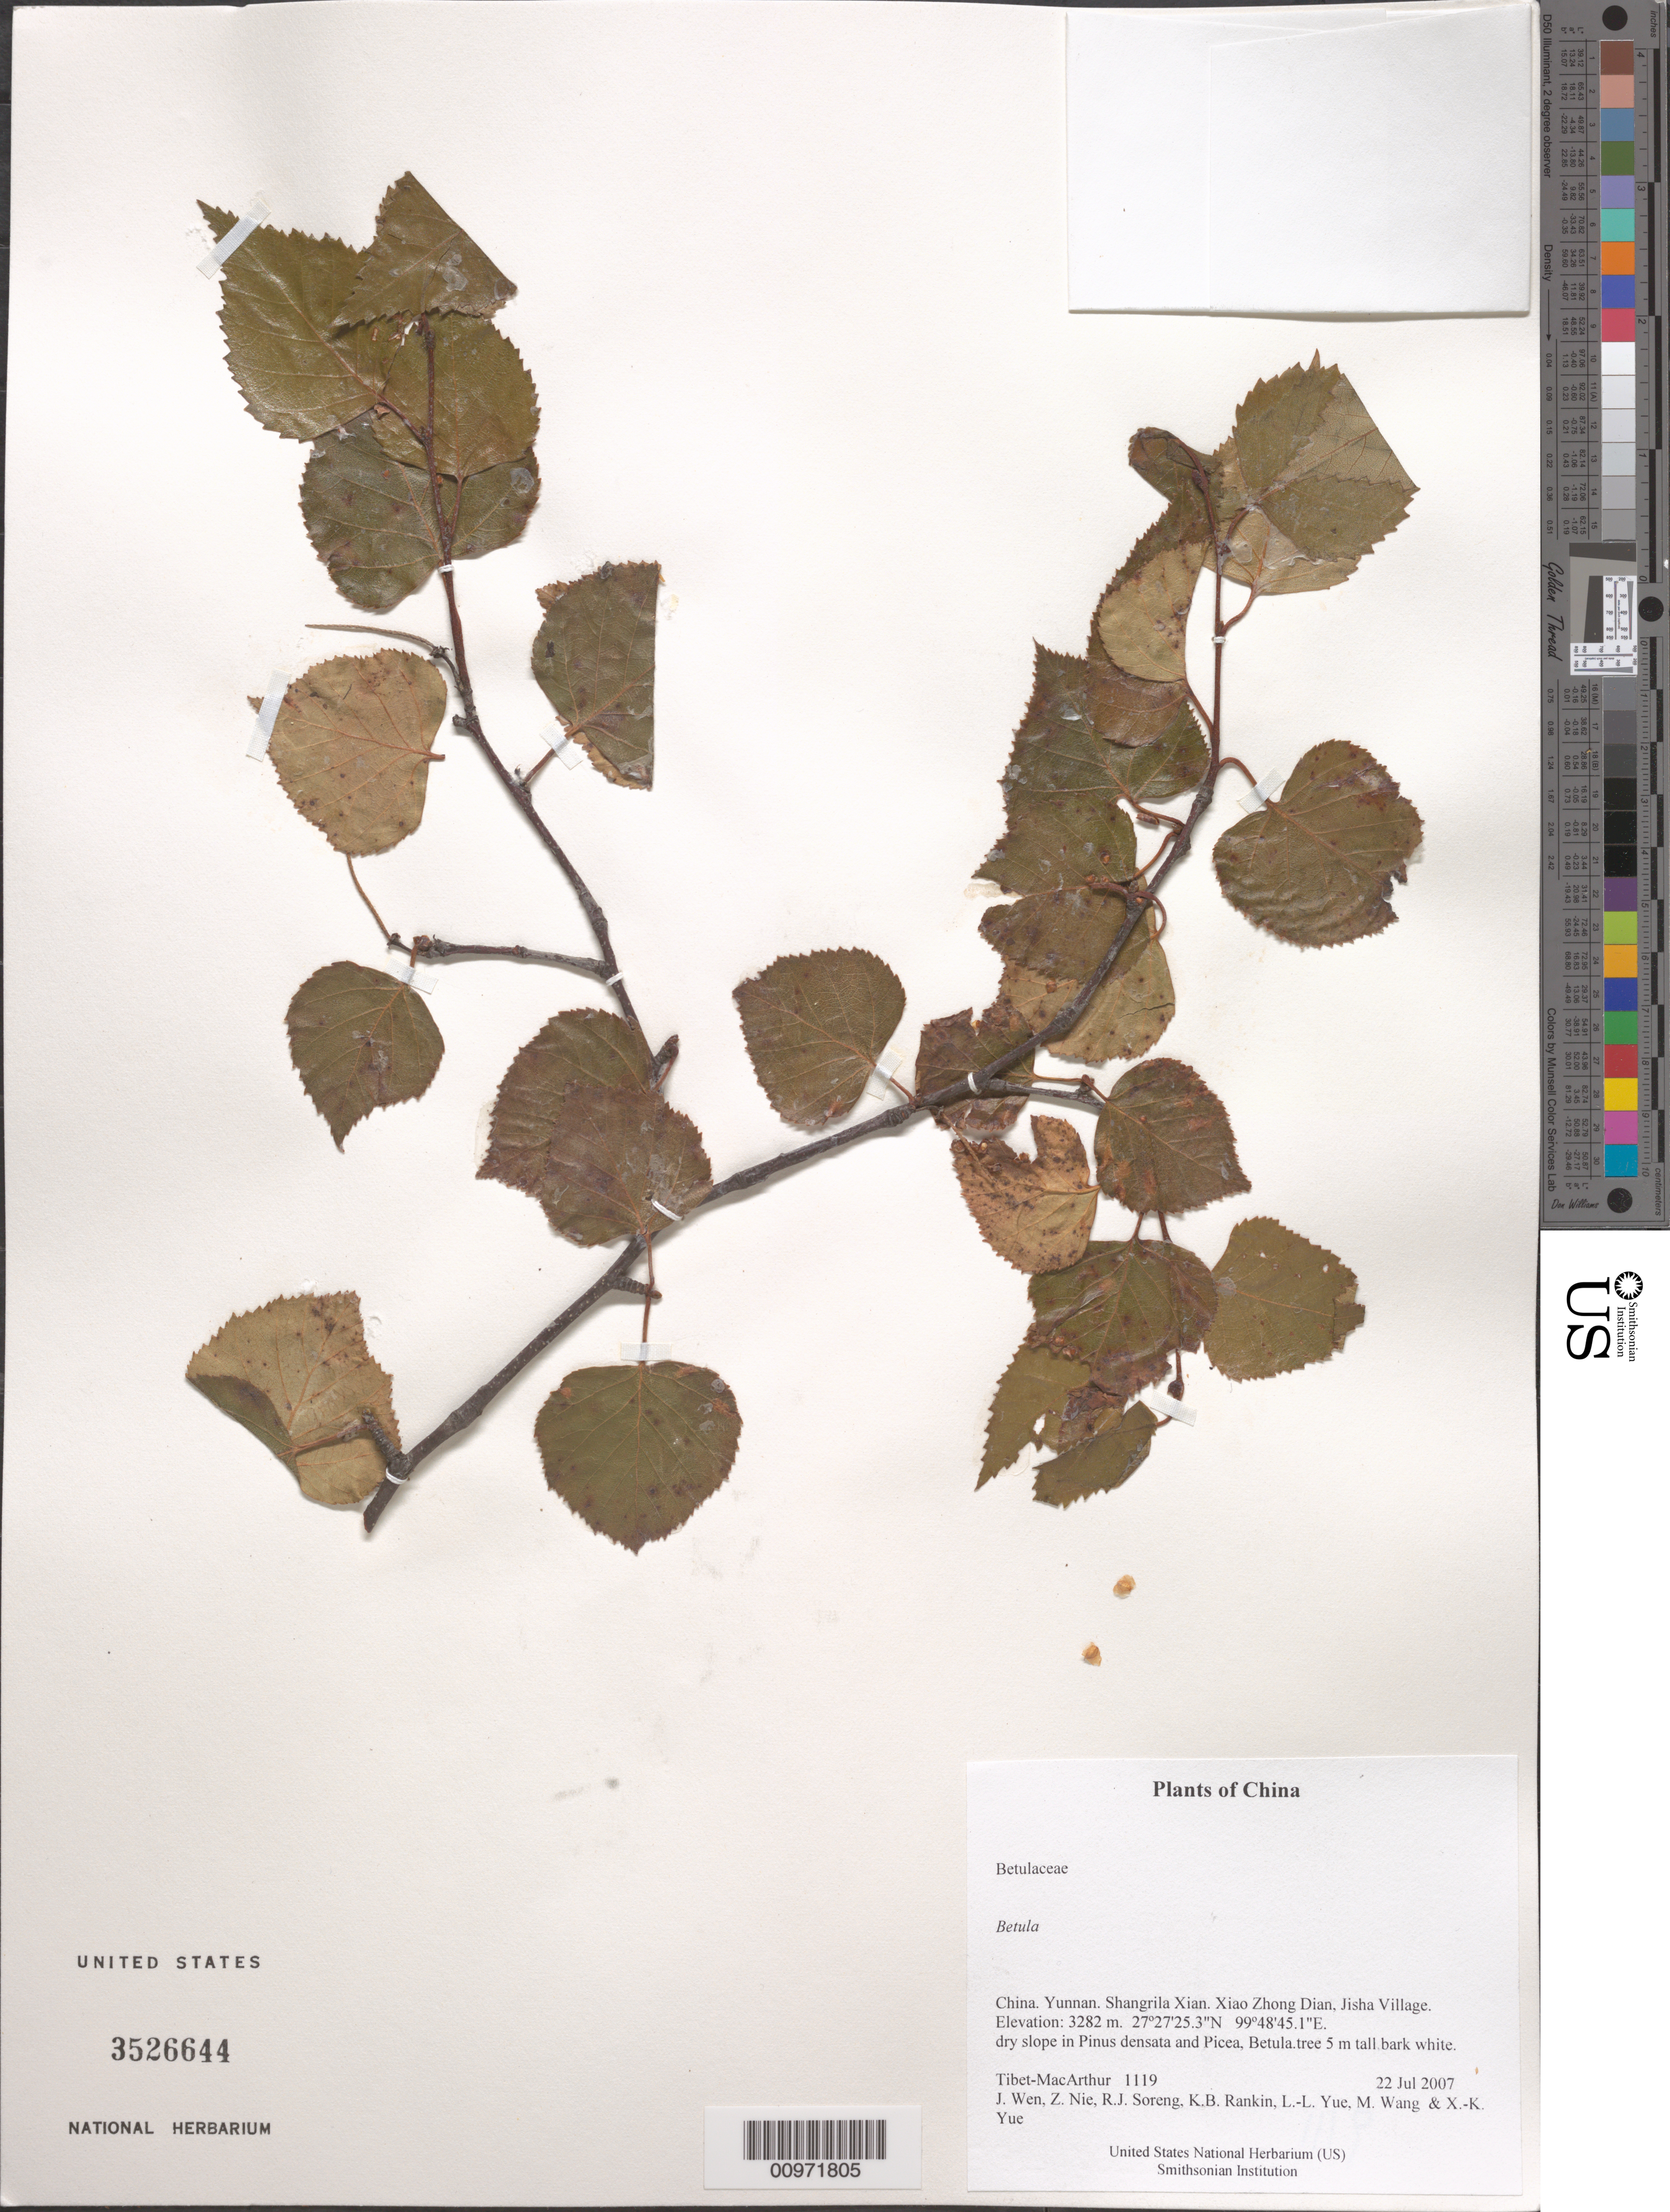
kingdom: Plantae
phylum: Tracheophyta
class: Magnoliopsida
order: Fagales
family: Betulaceae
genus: Betula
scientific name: Betula sp.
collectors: Tibet-MacArthur, J. Wen, Z. Nie, R. J. Soreng, K. Rankin, L. Yue, M. Wang & X. Yue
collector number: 1119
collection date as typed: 22 Jul 2007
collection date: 2007-07-22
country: China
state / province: Yunnan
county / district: Shangrila Xian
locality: Xiao Zhong Dian, Jisha Village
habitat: dry slope in Pinus densata and Picea, Betula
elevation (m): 3282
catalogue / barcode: US 3526644